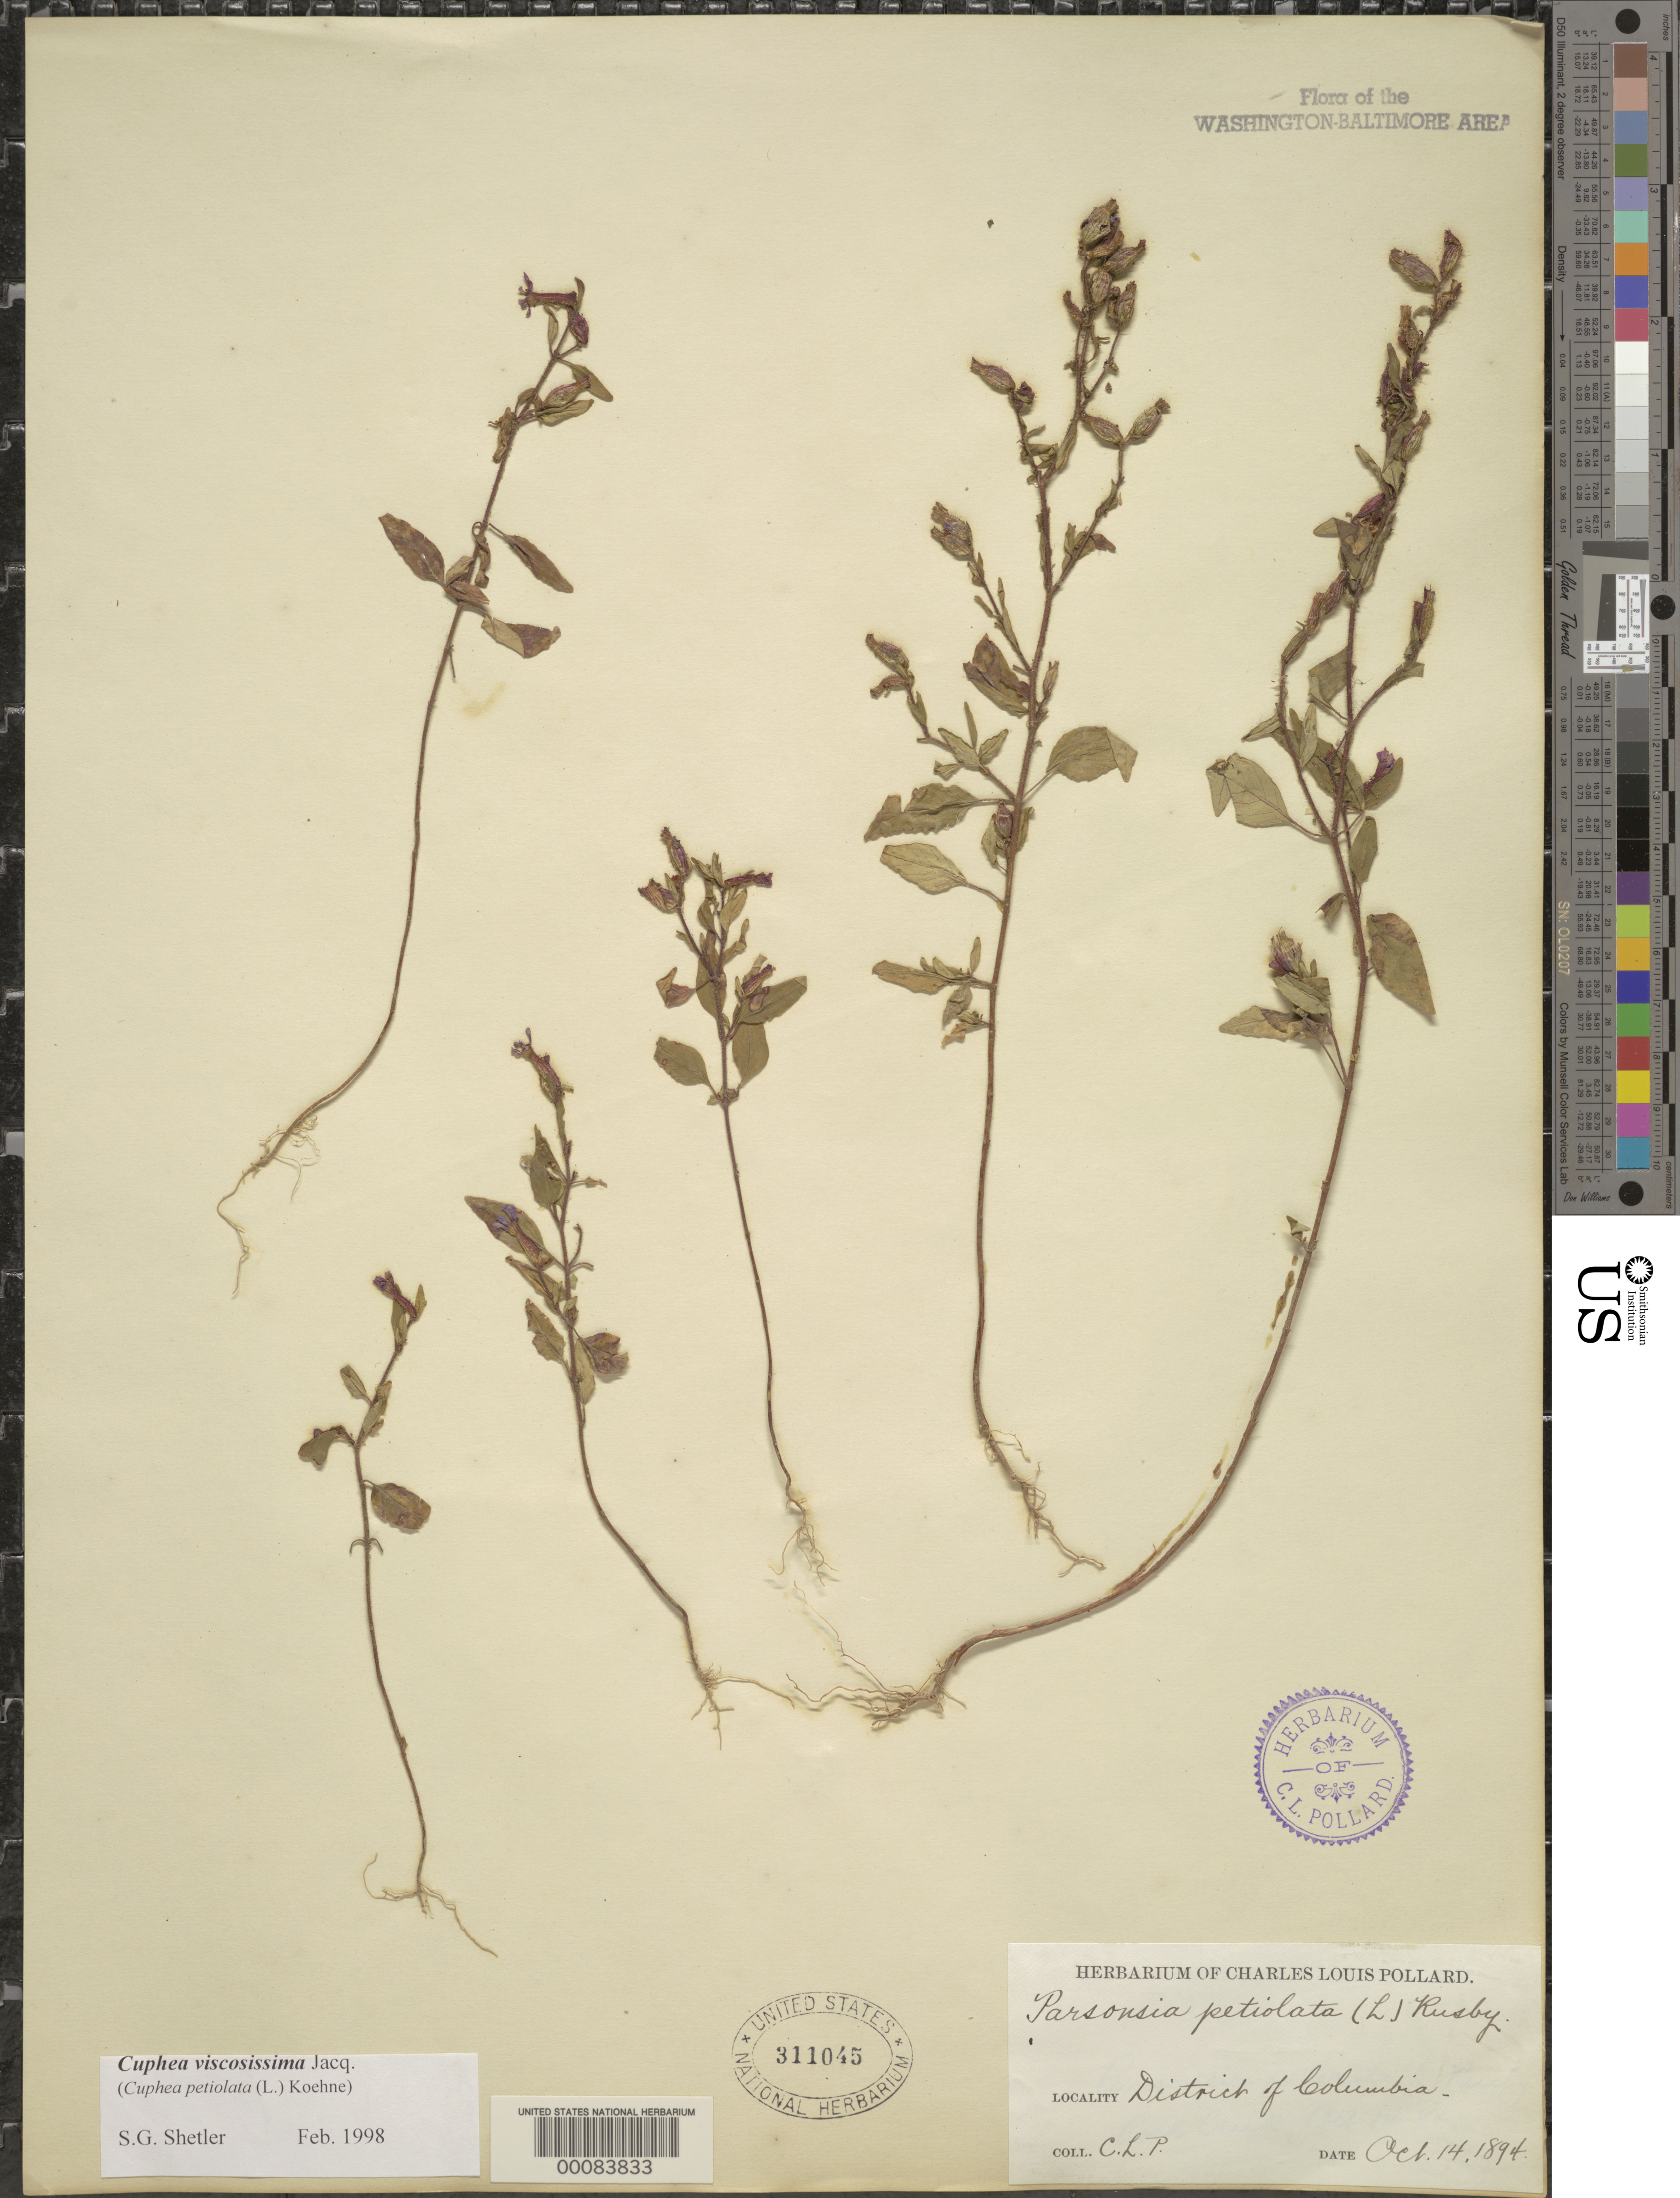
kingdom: Plantae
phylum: Tracheophyta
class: Magnoliopsida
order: Myrtales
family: Lythraceae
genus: Cuphea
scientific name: Cuphea viscosissima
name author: Jacq.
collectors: C. L. Pollard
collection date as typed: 14 Oct 1894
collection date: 1894-10-14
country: United States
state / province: District of Columbia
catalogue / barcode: US 311045